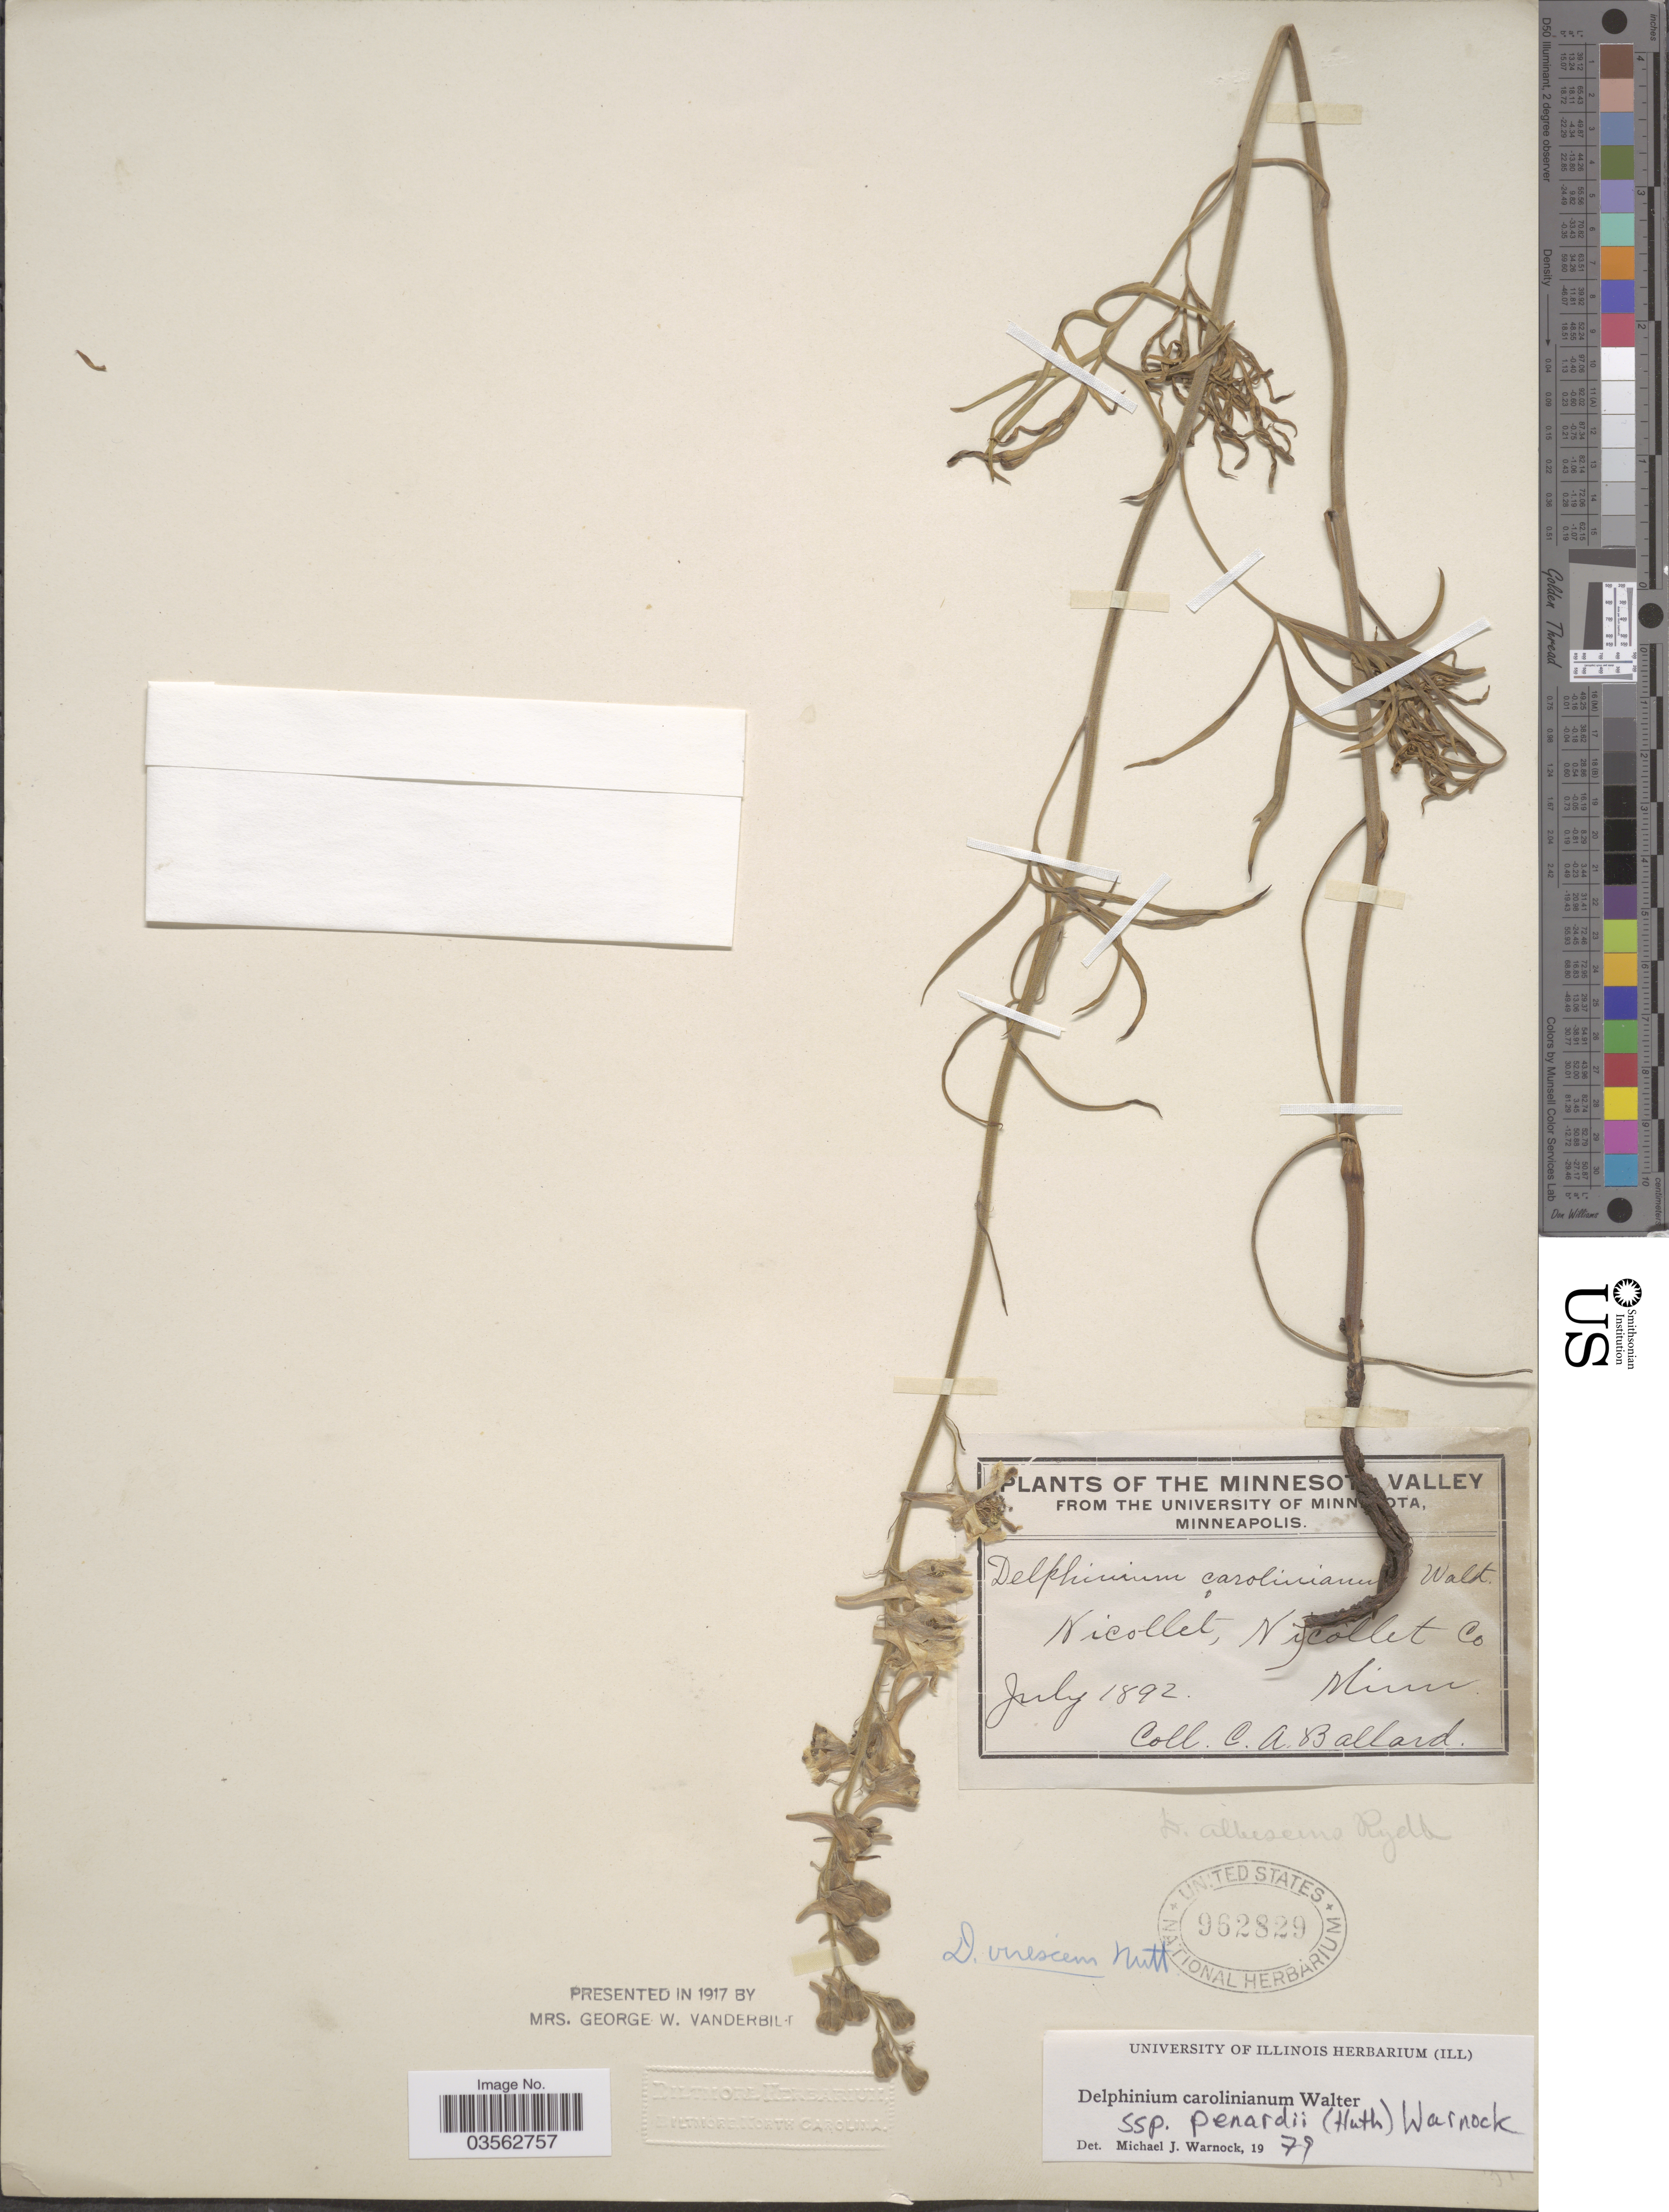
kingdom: Plantae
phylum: Tracheophyta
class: Magnoliopsida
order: Ranunculales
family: Ranunculaceae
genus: Delphinium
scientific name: Delphinium carolinianum subsp. penardii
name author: (Huth) M.J. Warnock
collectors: C. A. Ballard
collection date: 1892-07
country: United States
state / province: Minnesota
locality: The Minnesota Valley. Nicollet, Nicollet Co.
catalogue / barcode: US 962829